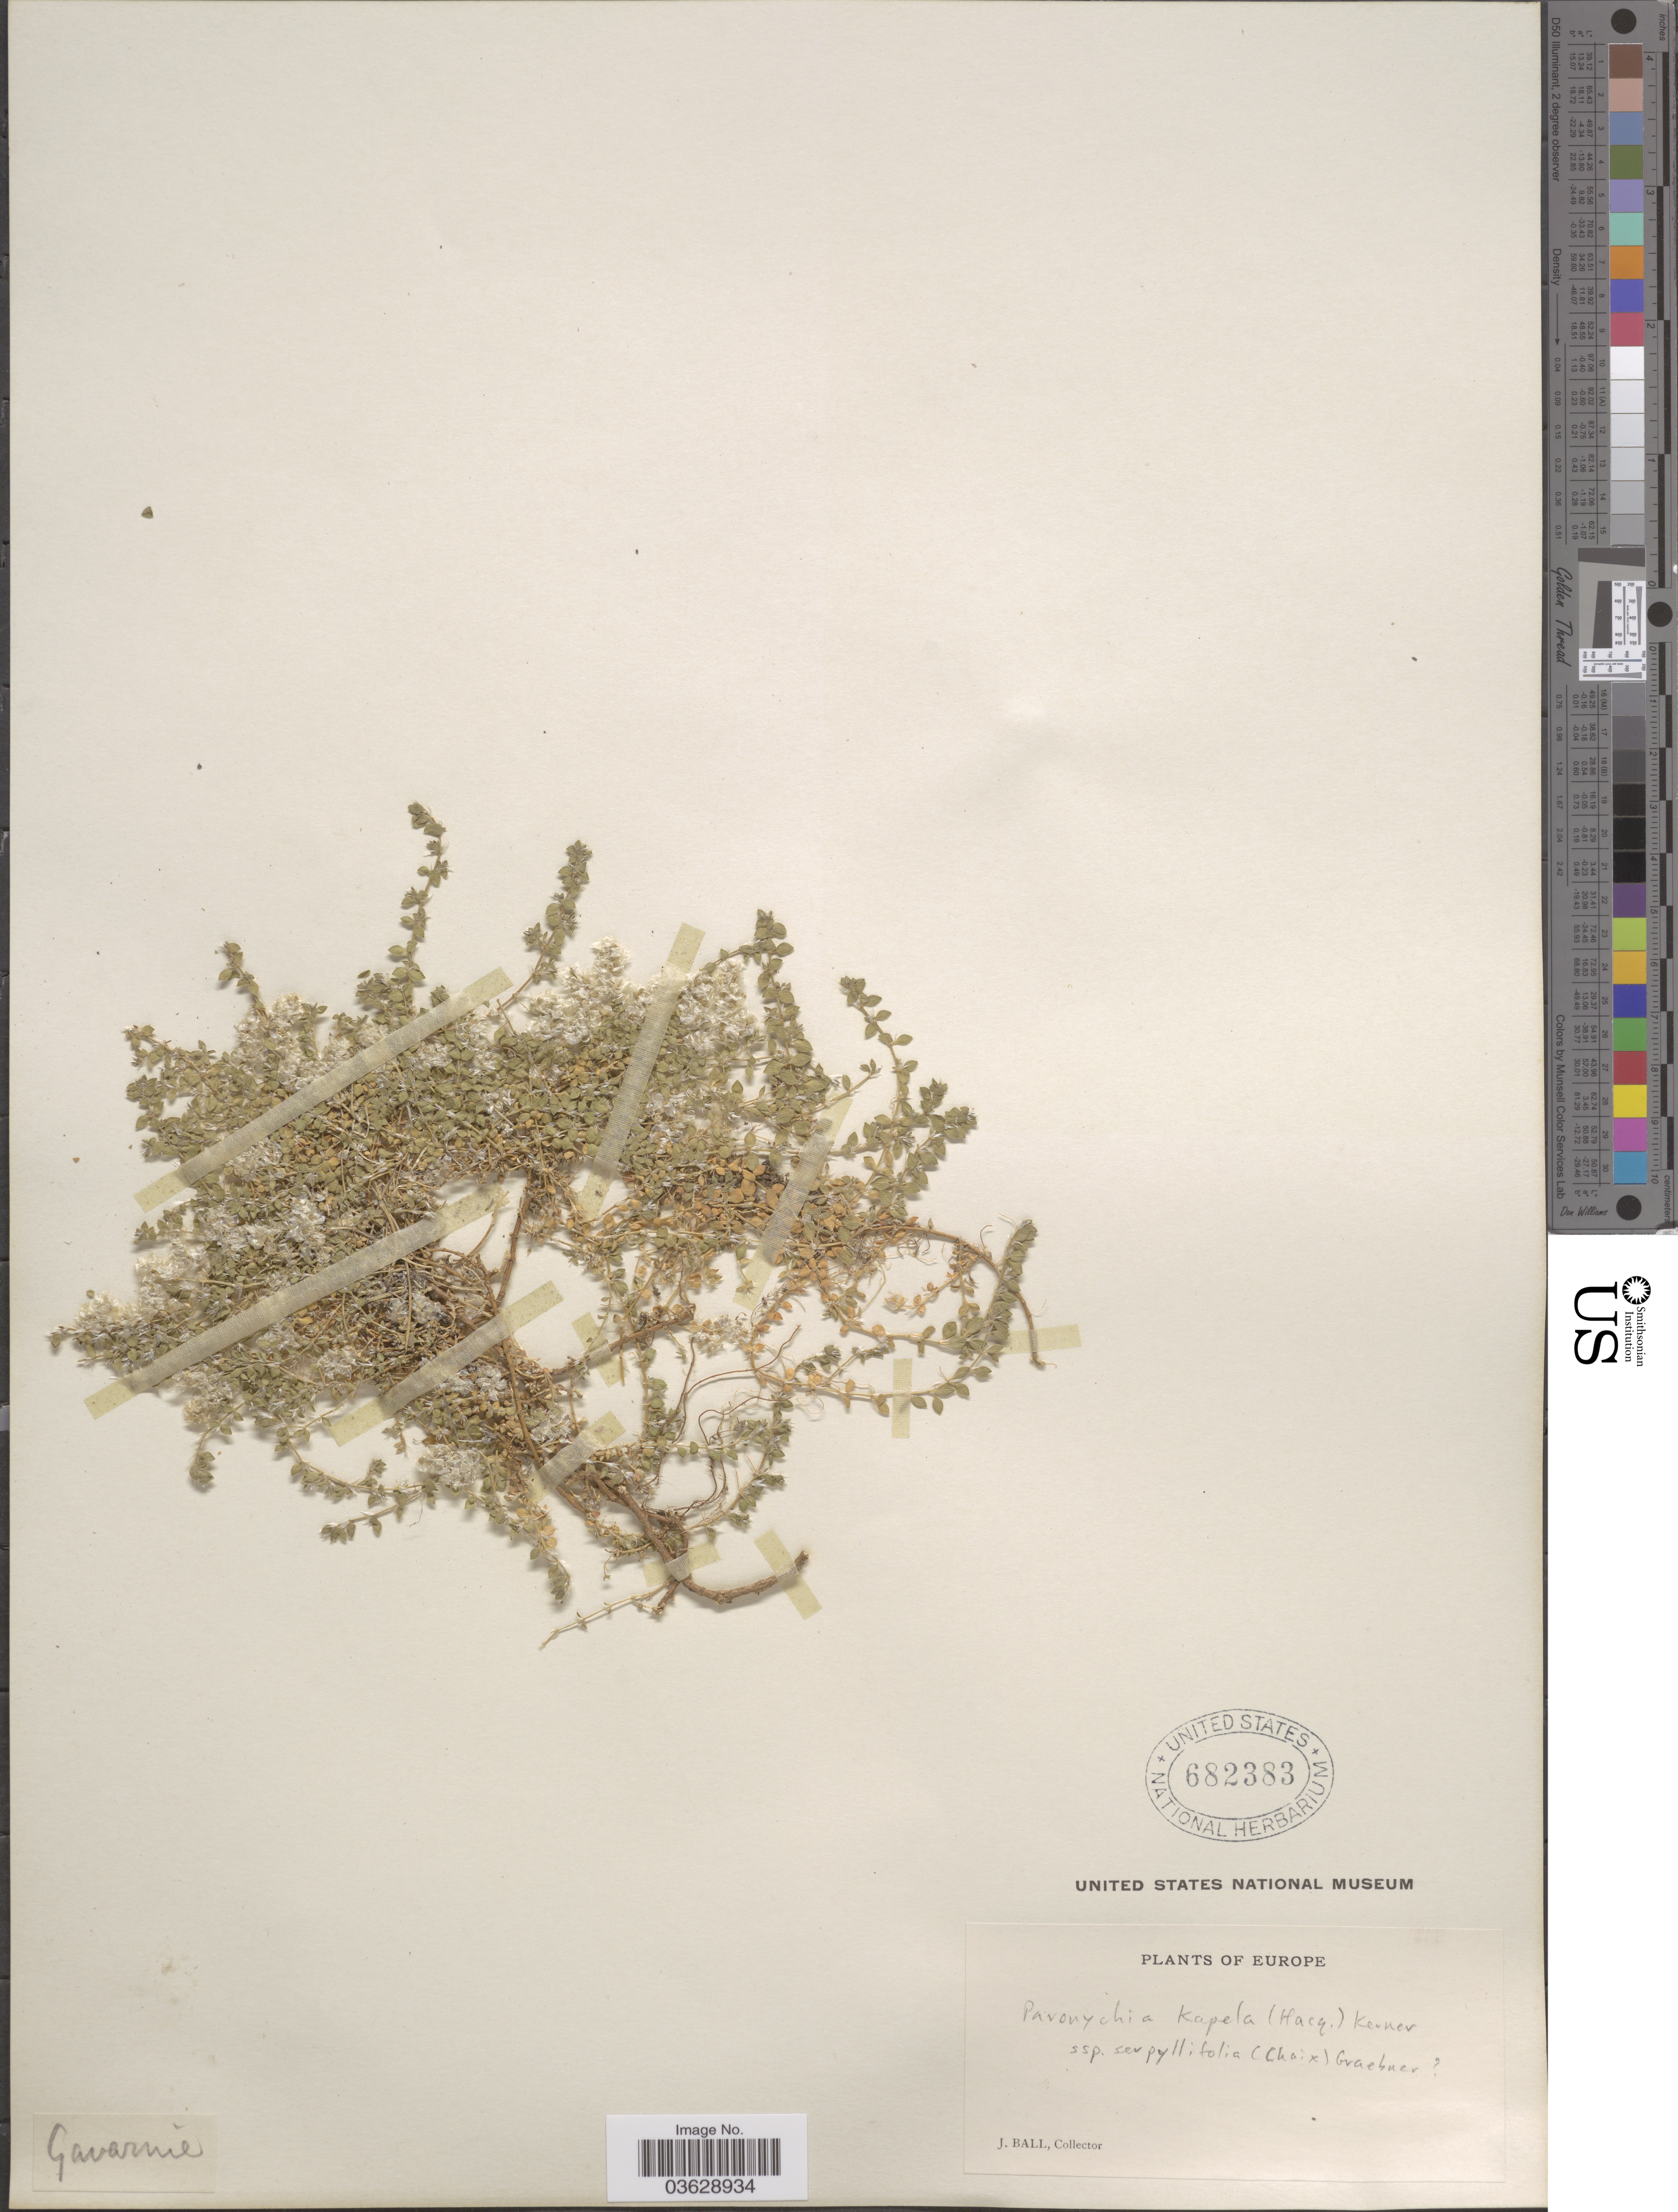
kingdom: Plantae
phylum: Tracheophyta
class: Magnoliopsida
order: Caryophyllales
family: Caryophyllaceae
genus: Paronychia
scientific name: Paronychia kapela subsp. serpyllifolia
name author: (Chaix) Graebn.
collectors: J. Ball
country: France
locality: Gavarnie. Europe.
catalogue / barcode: US 682383